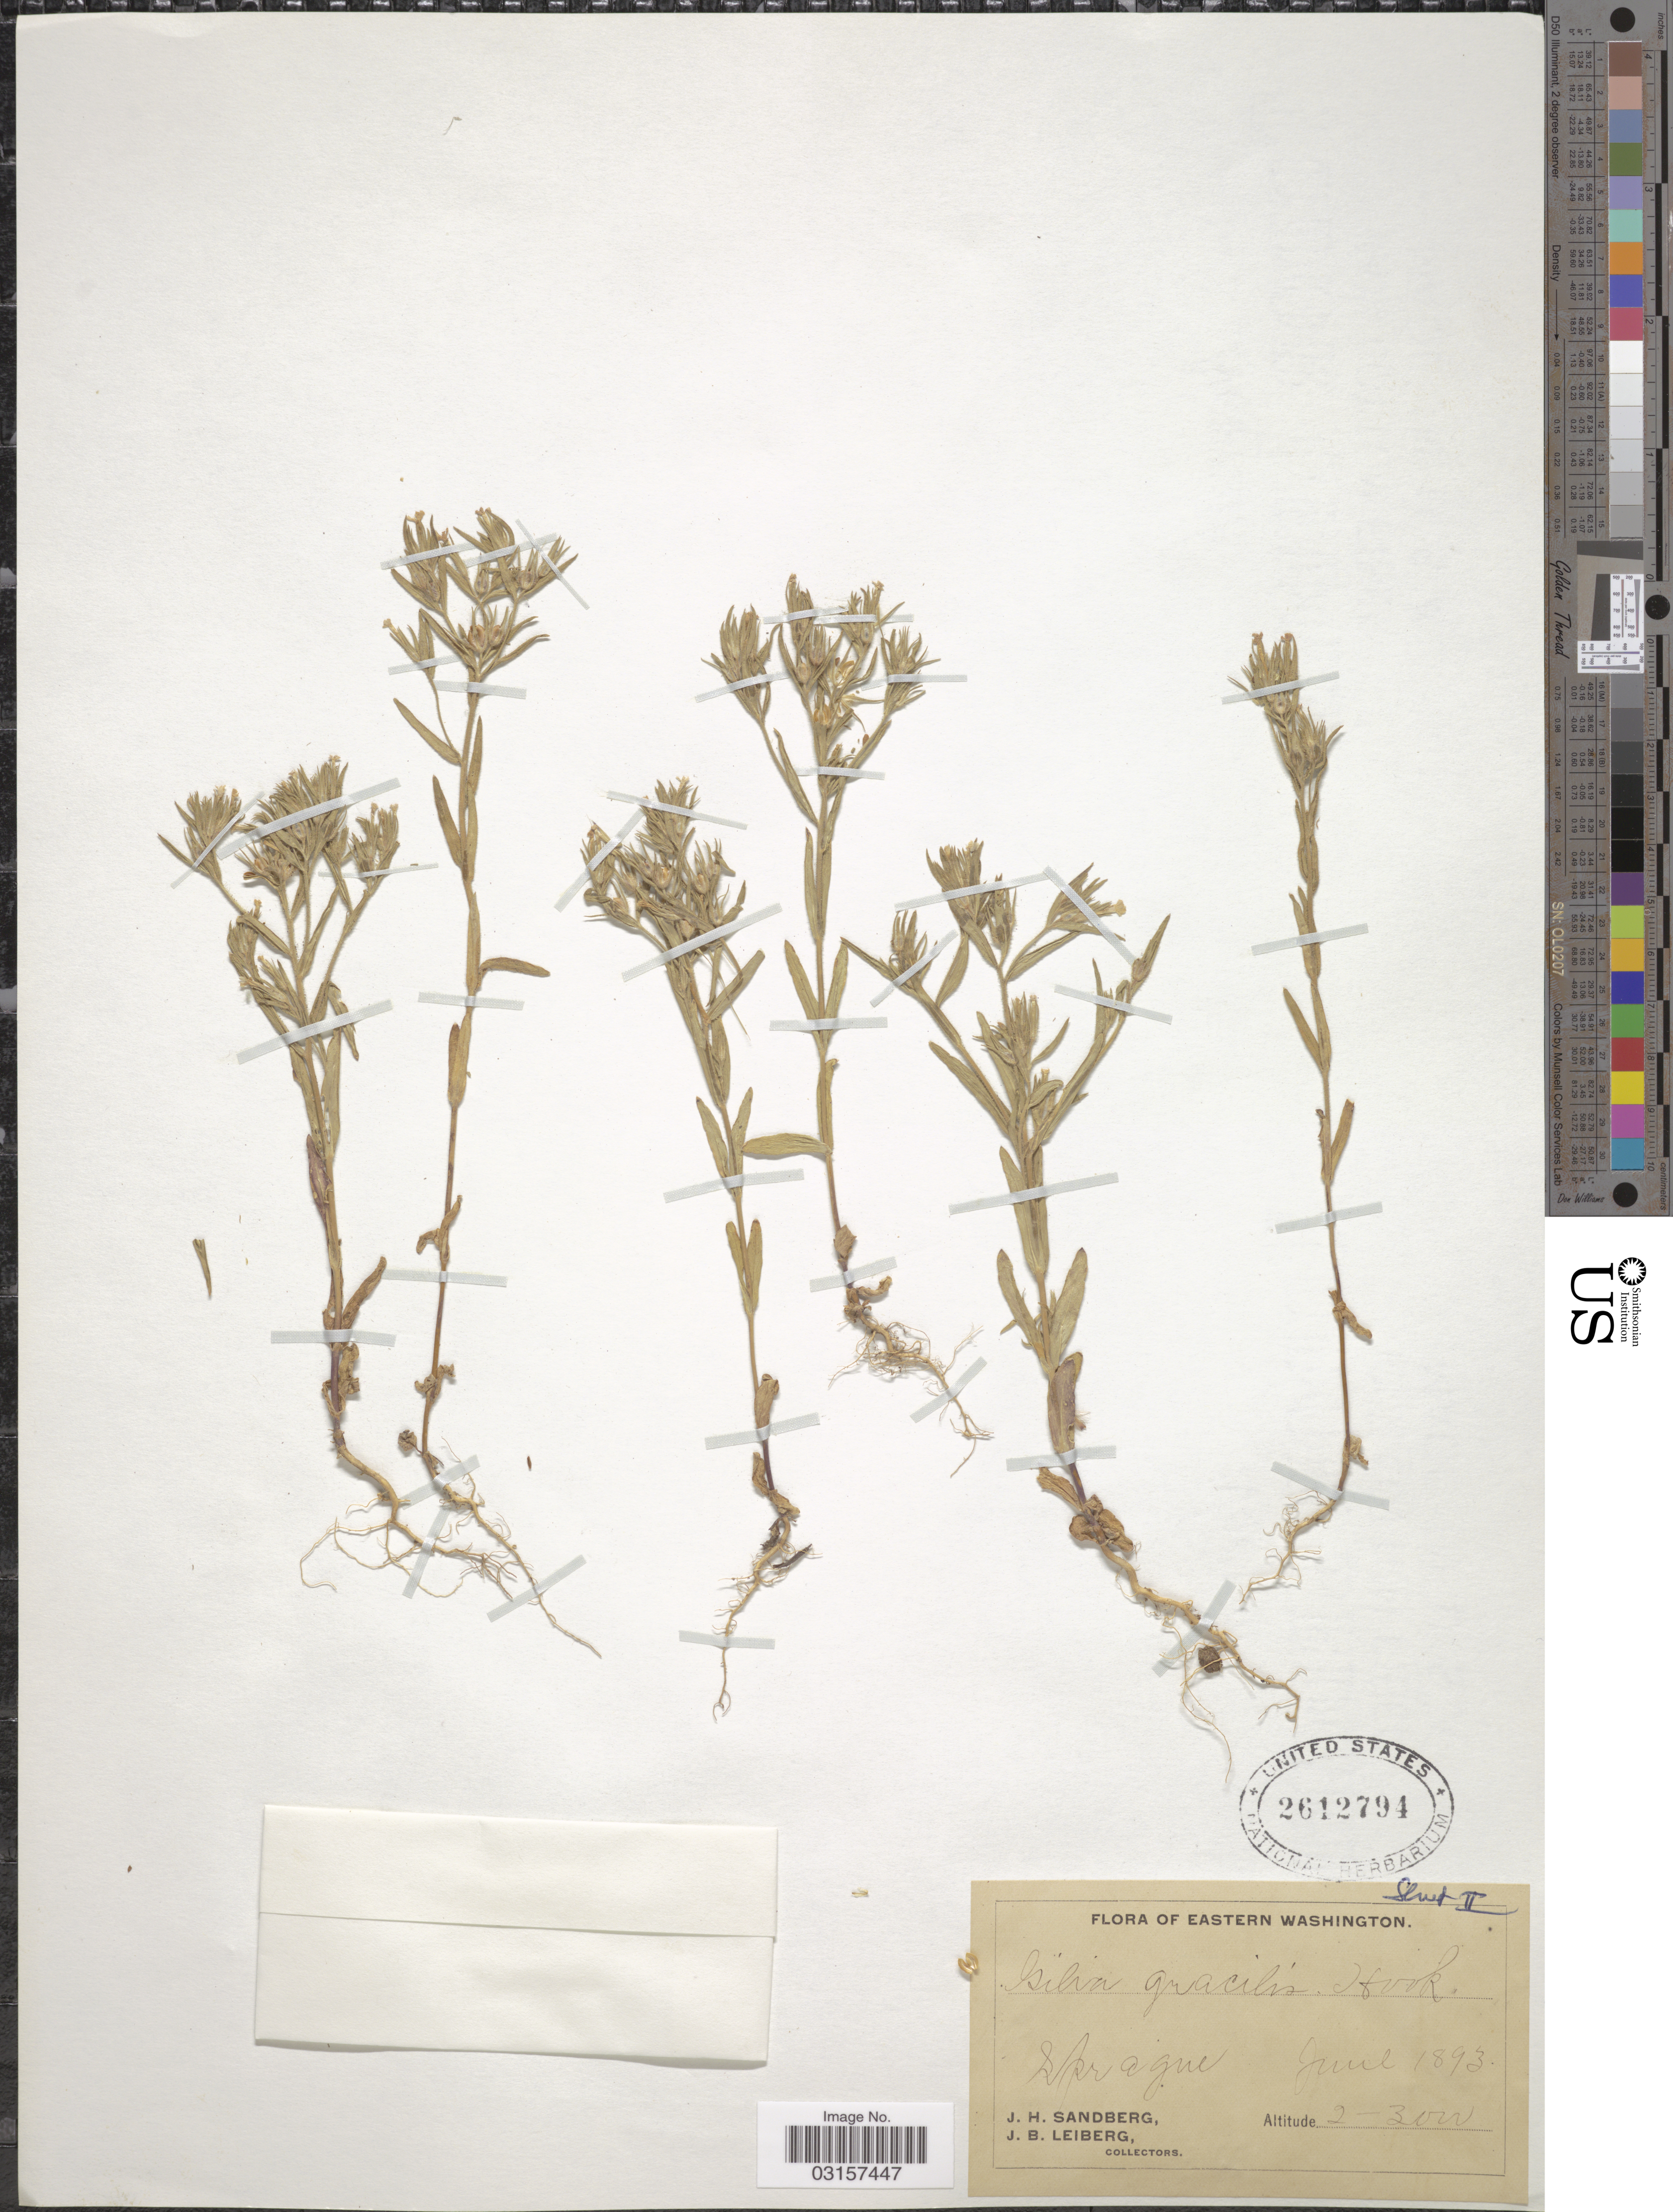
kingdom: Plantae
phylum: Tracheophyta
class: Magnoliopsida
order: Ericales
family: Polemoniaceae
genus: Microsteris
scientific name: Microsteris gracilis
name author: (Hook.) Greene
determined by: (US) Smithsonian Institution - National Museum of Natural History - Department of Botany (UNITED STATES)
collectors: J. H. Sandberg & J. B. Leiberg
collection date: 1893-06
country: United States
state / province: Washington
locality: Eastern Washington. Sprague.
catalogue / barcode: US 2612794